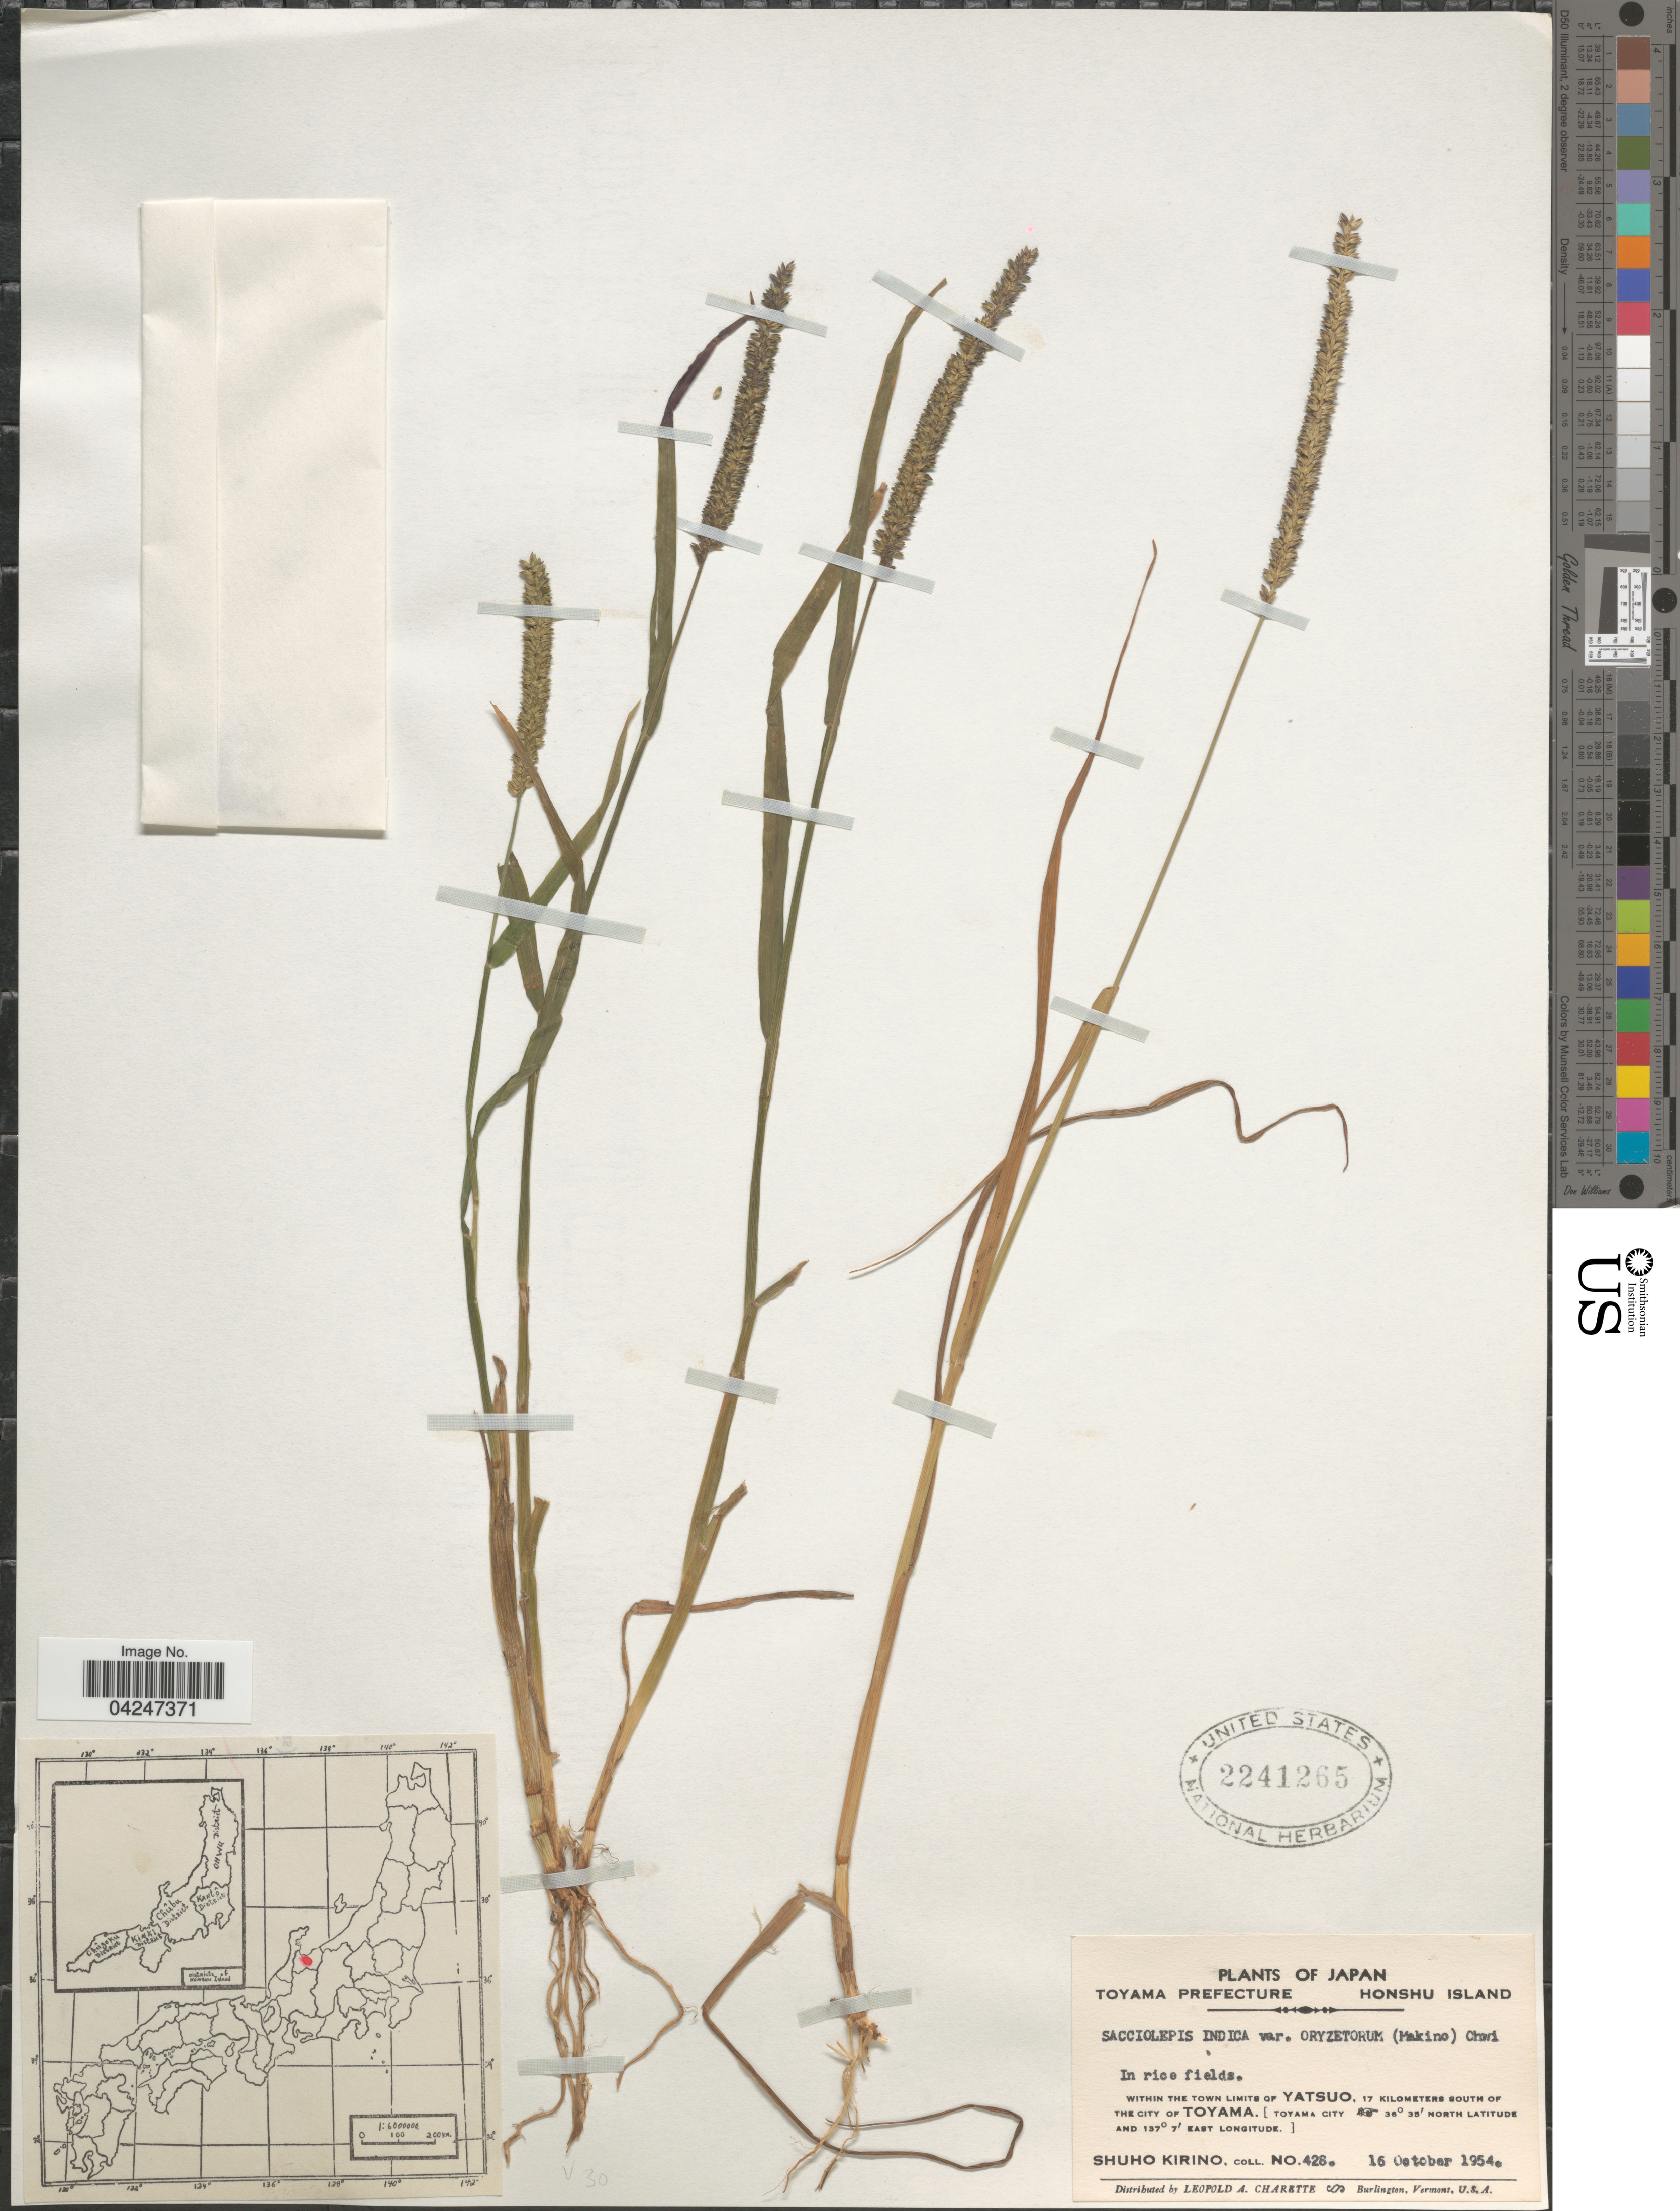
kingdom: Plantae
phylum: Tracheophyta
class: Liliopsida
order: Poales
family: Poaceae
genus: Sacciolepis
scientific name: Sacciolepis indica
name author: (L.) Chase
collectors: S. Kirino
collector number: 428*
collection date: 1954-10-16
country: Japan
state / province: Toyama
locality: Toyama Prefecture. Honshu Island. In rice fields. Within the town limits of Yatsuo, 17 kilometers South of The City of Toyama. [Toyama City].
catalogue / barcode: US 2241265